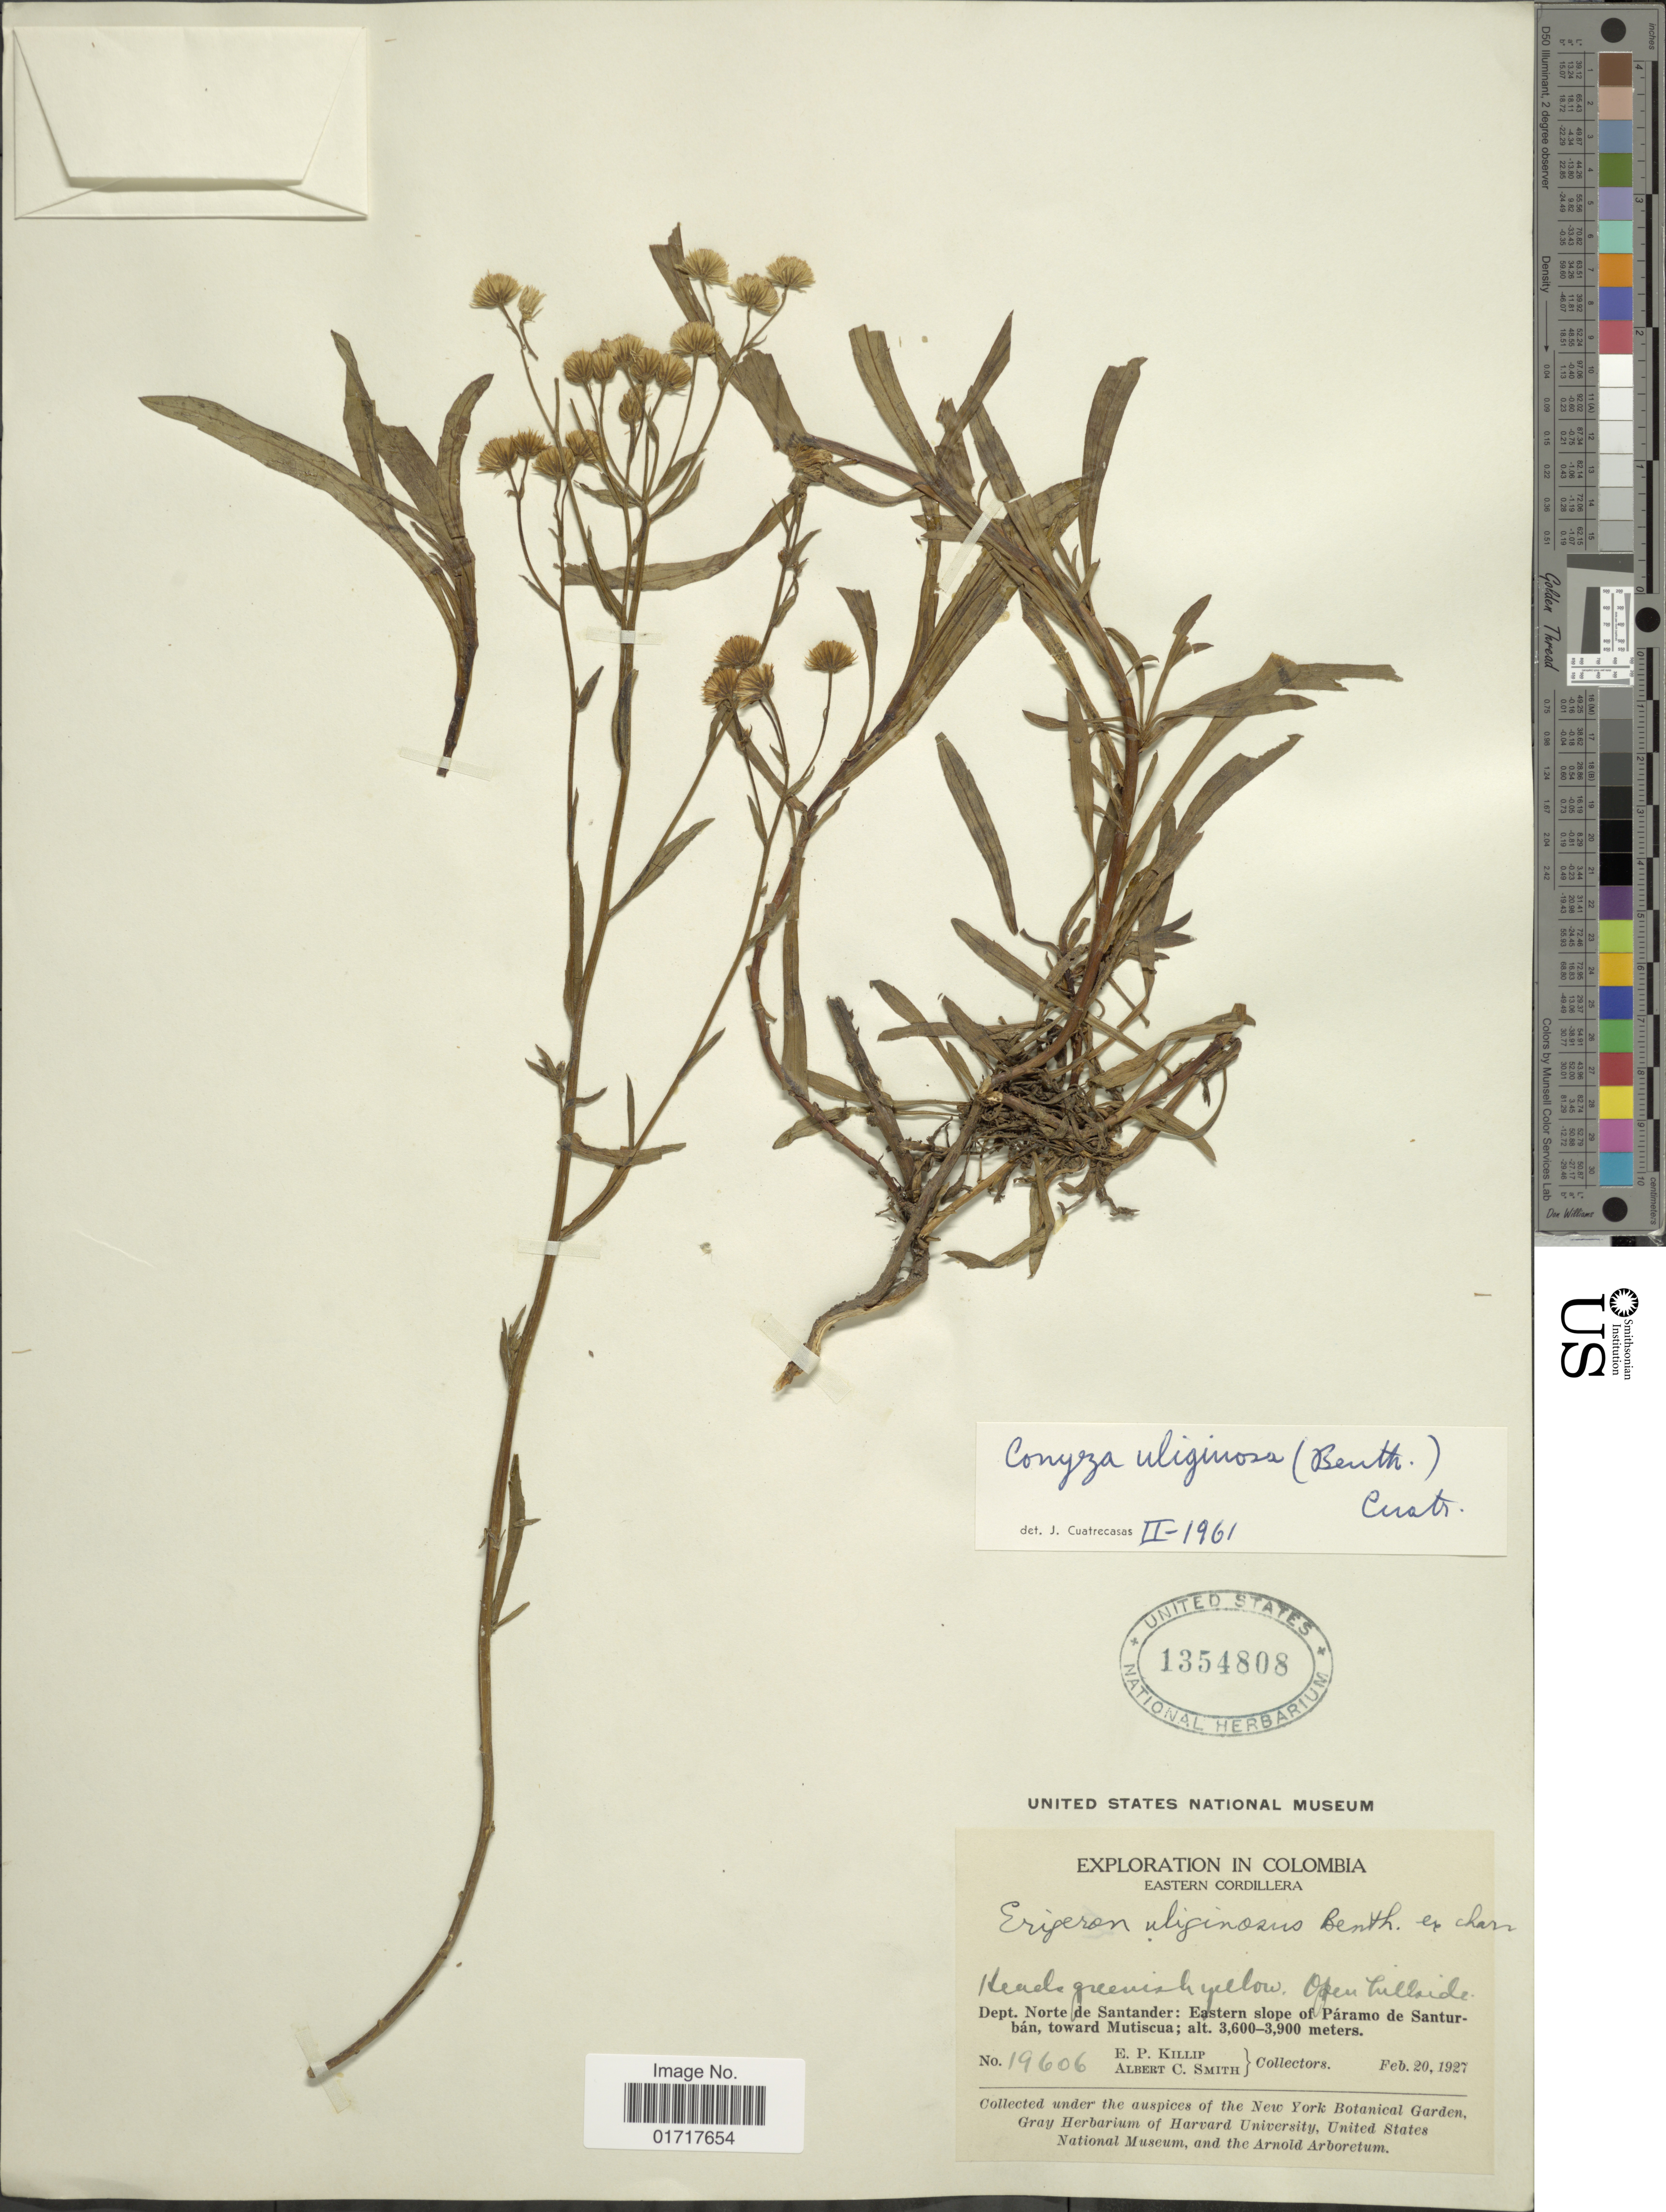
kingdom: Plantae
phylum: Tracheophyta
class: Magnoliopsida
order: Asterales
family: Asteraceae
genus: Conyza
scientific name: Conyza uliginosa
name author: (Benth.) Cuatrec.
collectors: E. P. Killip & A. C. Smith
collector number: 19606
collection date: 1927-02-20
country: Colombia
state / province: Norte de Santander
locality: Dep. Norte de Santander: Eastern Slope of Paramo de Santurban, toward Mutiscua.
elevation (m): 3600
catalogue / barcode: US 1354808